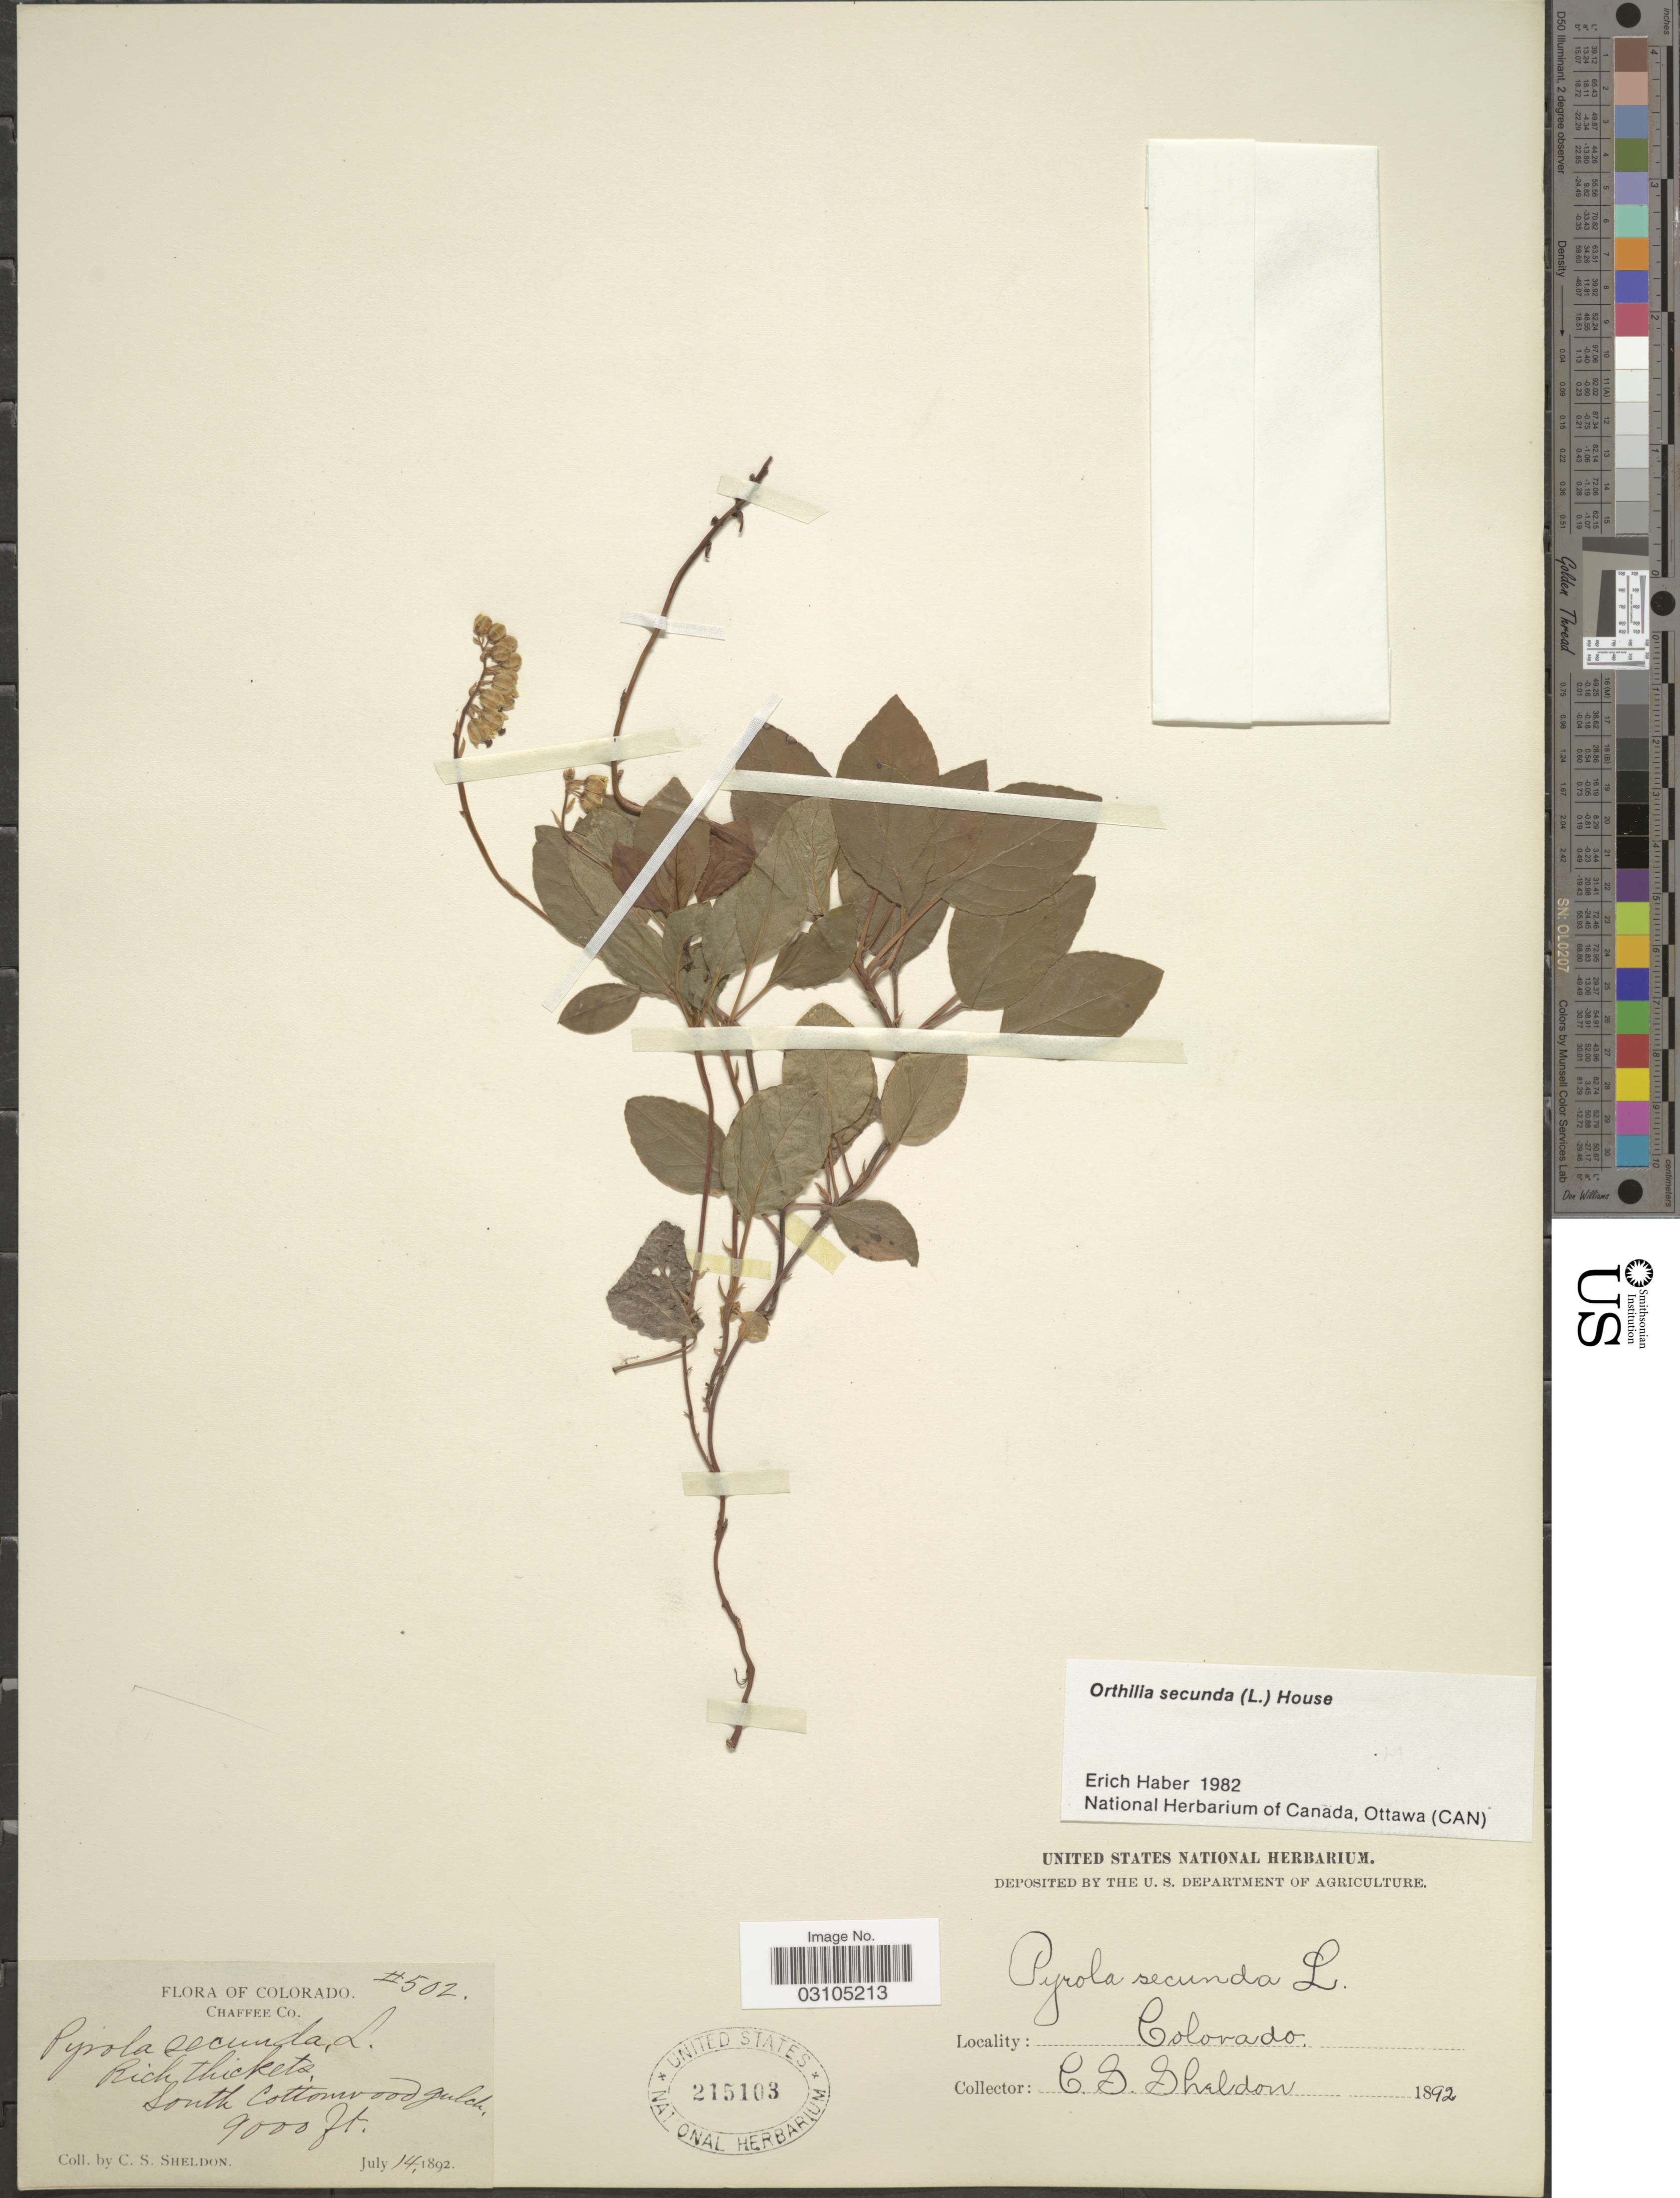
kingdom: Plantae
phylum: Tracheophyta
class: Magnoliopsida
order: Ericales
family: Ericaceae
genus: Orthilia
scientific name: Orthilia secunda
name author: (L.) House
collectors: C. S. Sheldon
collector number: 502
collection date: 1892-07-14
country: United States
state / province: Colorado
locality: Chaffee Co. South Cottonwood gulch.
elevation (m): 2743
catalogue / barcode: US 215103